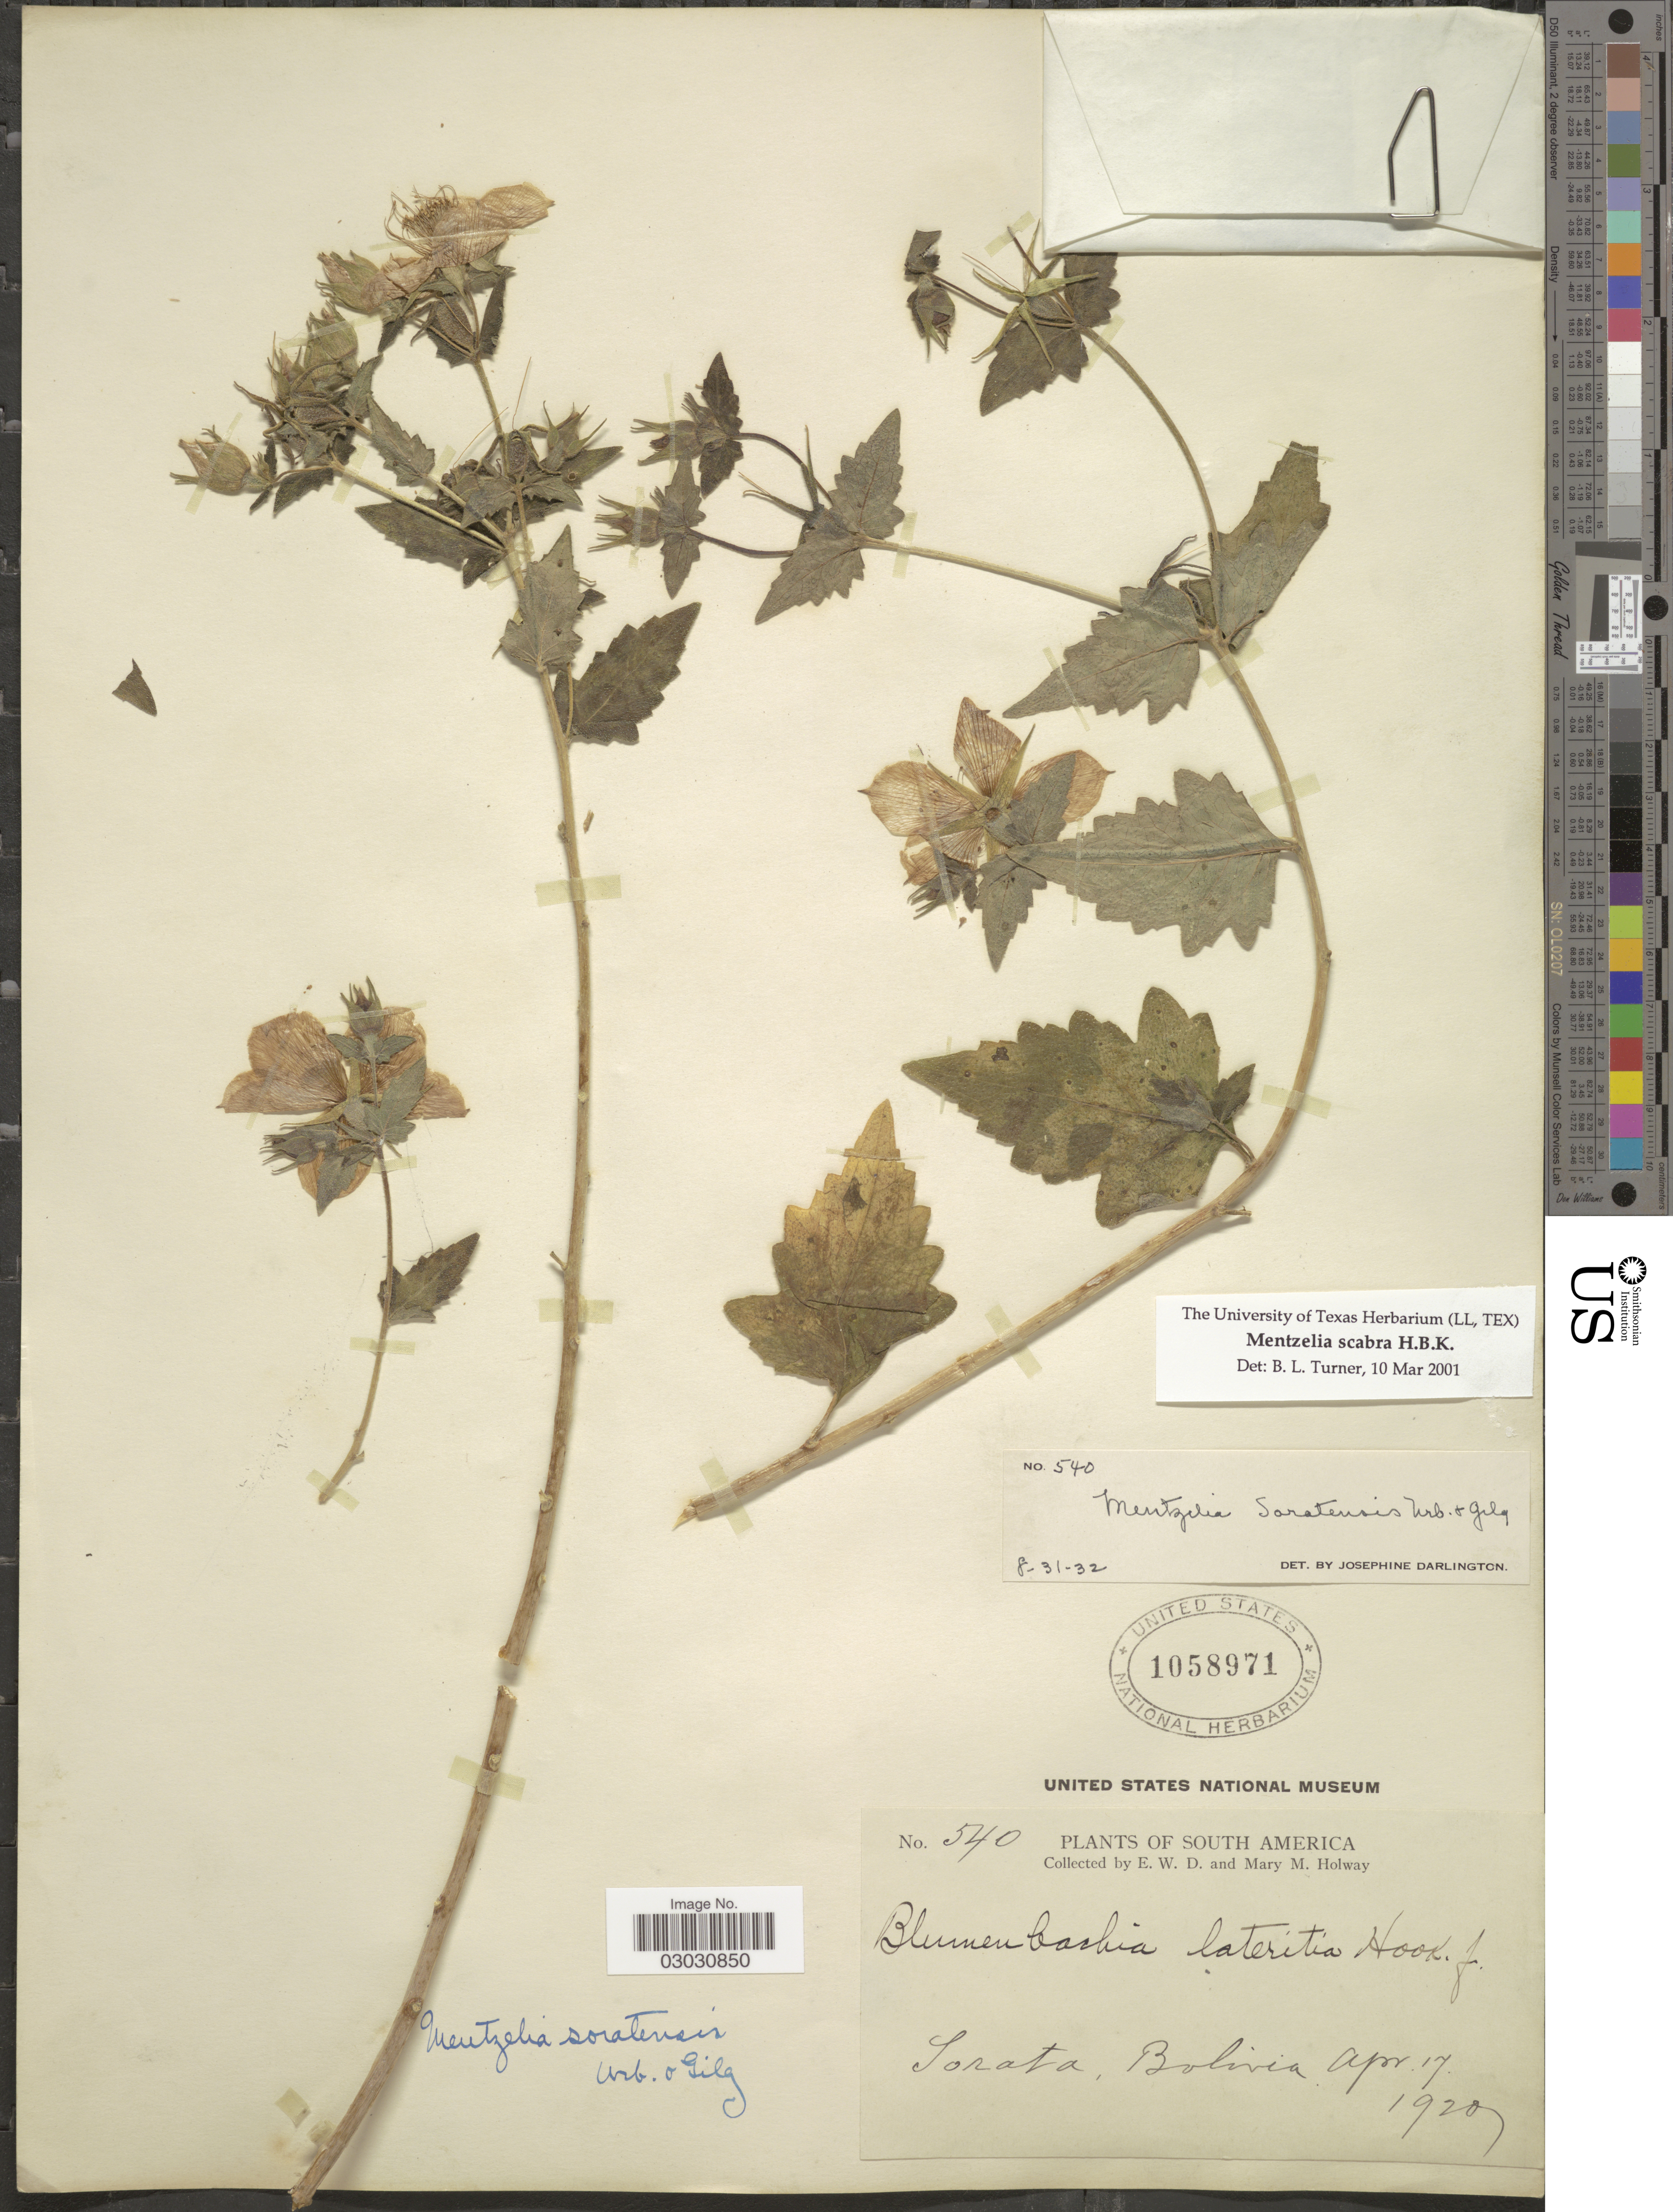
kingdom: Plantae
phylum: Tracheophyta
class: Magnoliopsida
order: Cornales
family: Loasaceae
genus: Mentzelia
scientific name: Mentzelia scabra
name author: Kunth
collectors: E. W. D. Holway & M. M. Holway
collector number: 540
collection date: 1929-04-17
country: Bolivia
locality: Sorata.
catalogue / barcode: US 1058971